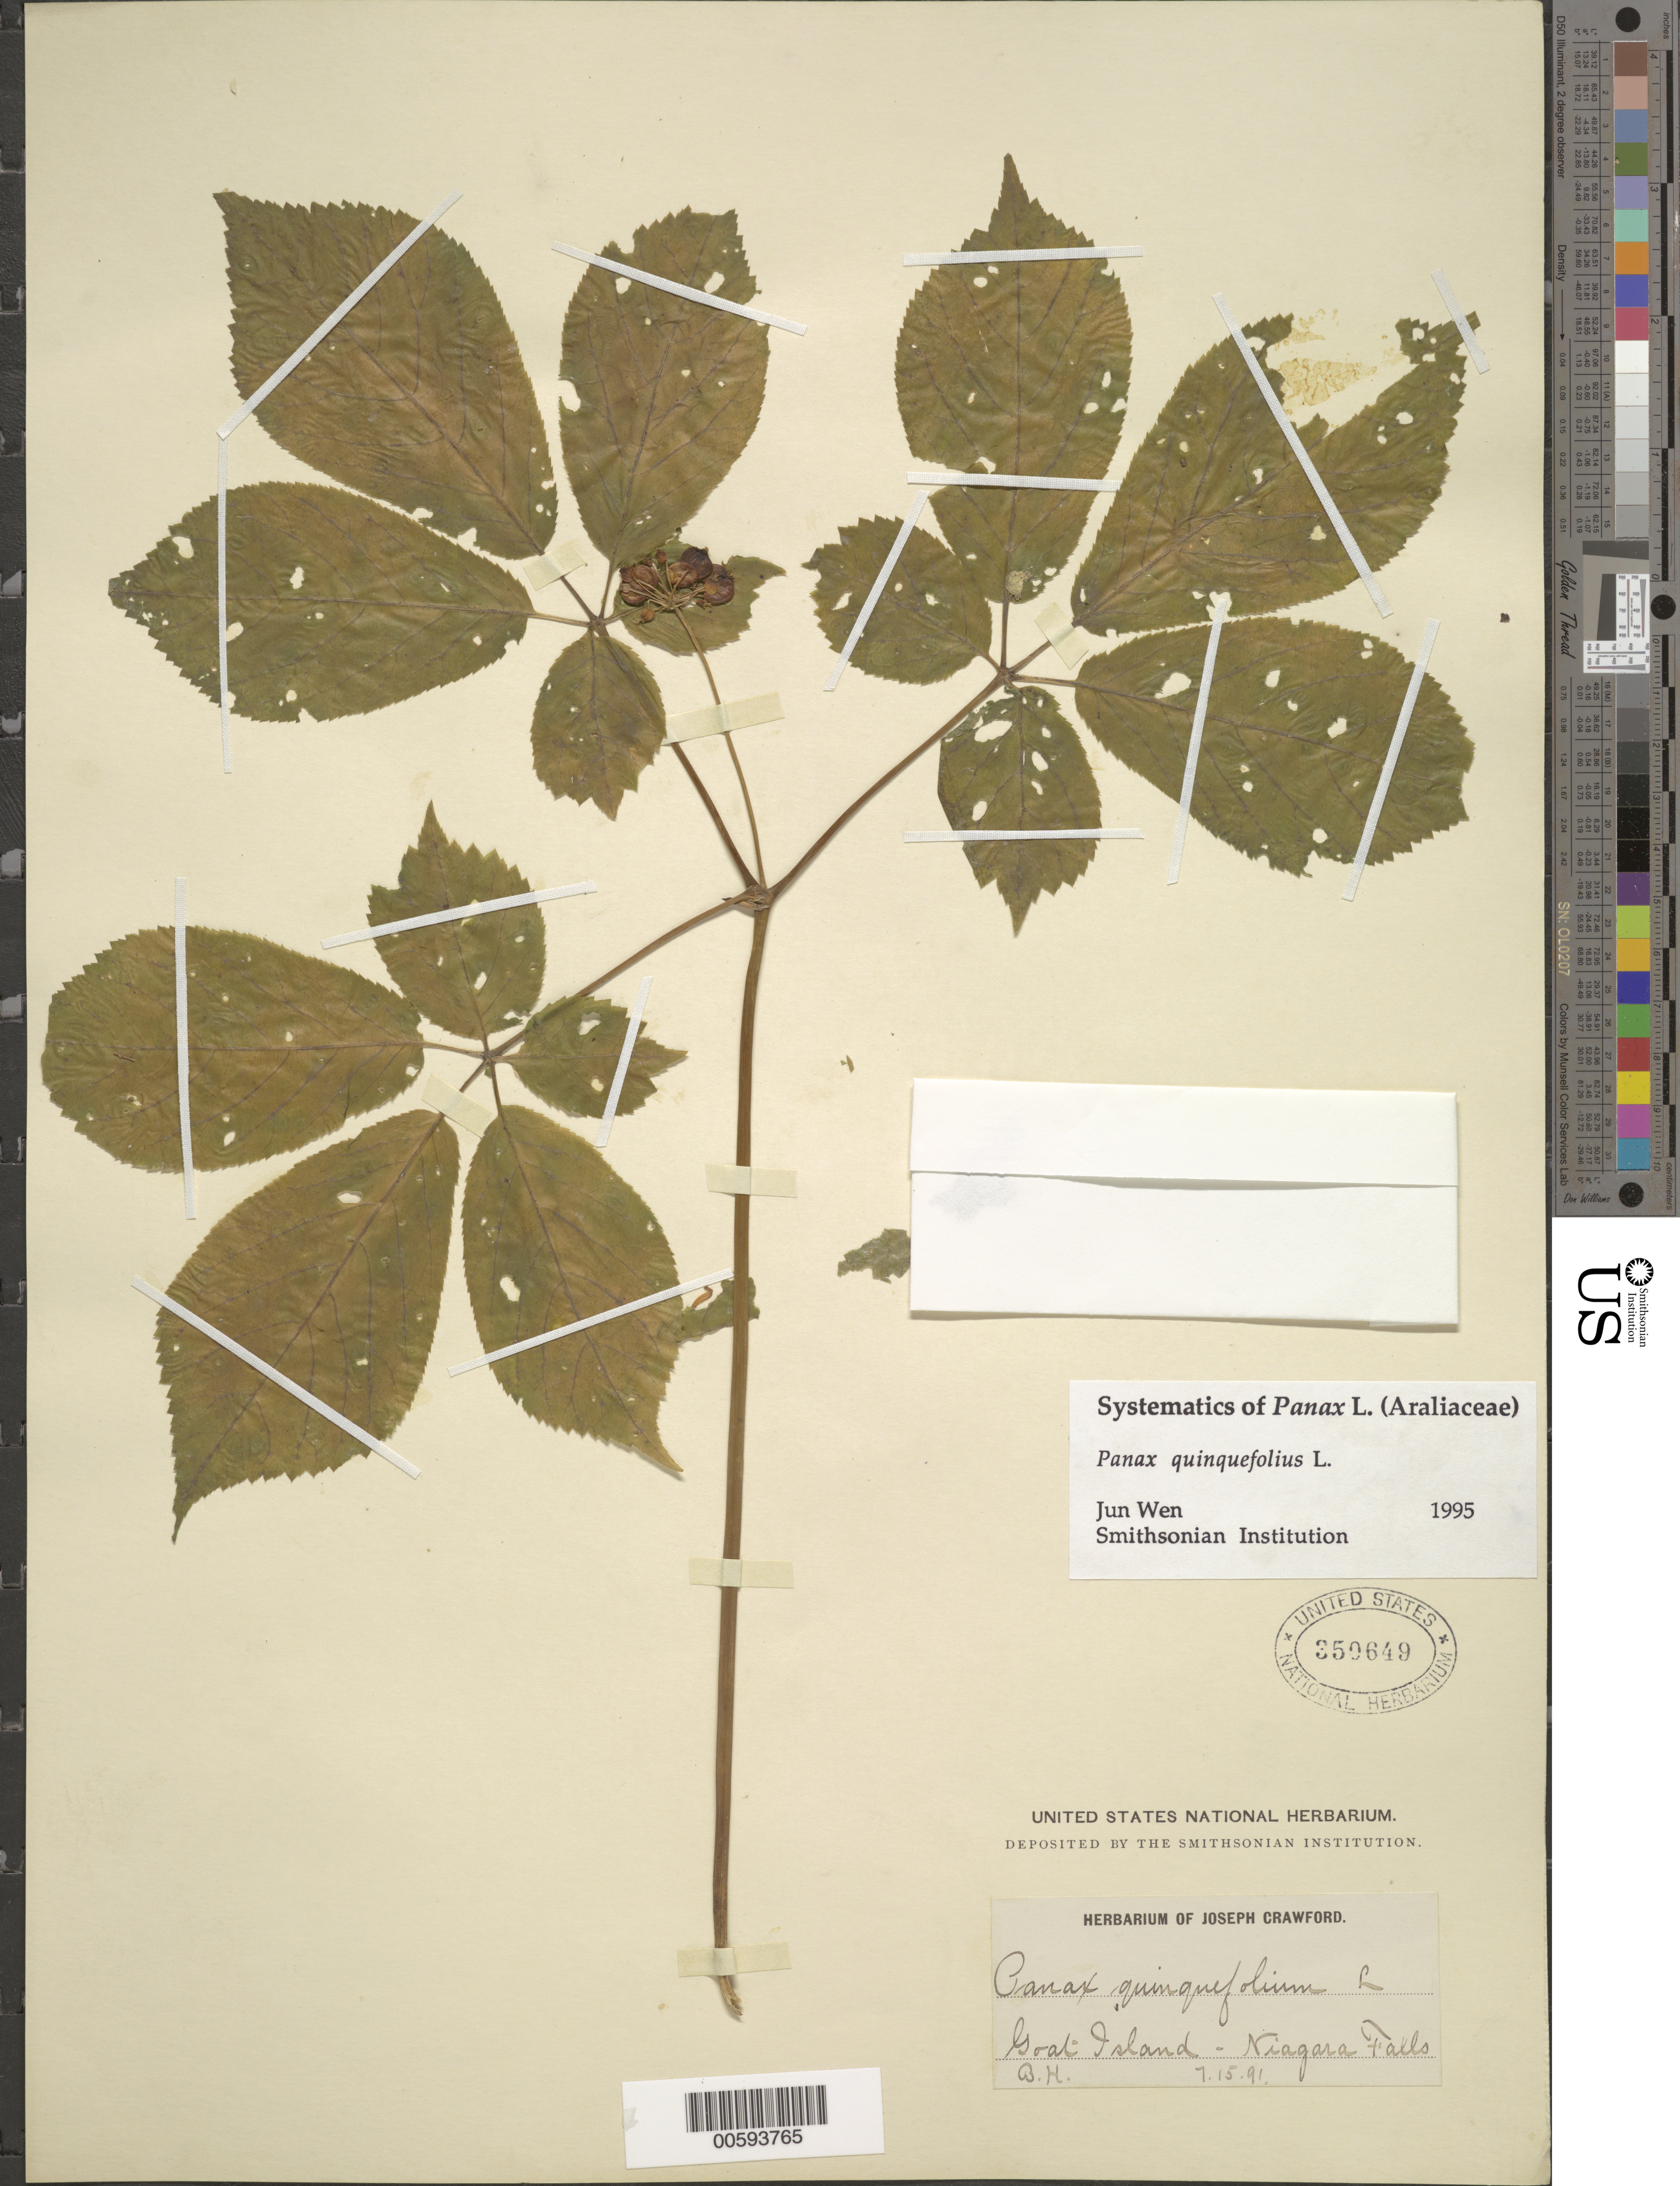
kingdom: Plantae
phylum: Tracheophyta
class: Magnoliopsida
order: Apiales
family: Araliaceae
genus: Panax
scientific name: Panax quinquefolius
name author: L.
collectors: J. Crawford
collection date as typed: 15 Jul 1891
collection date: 1891-07-15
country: United States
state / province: New York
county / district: Niagara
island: Goat Island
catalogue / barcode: US 350649